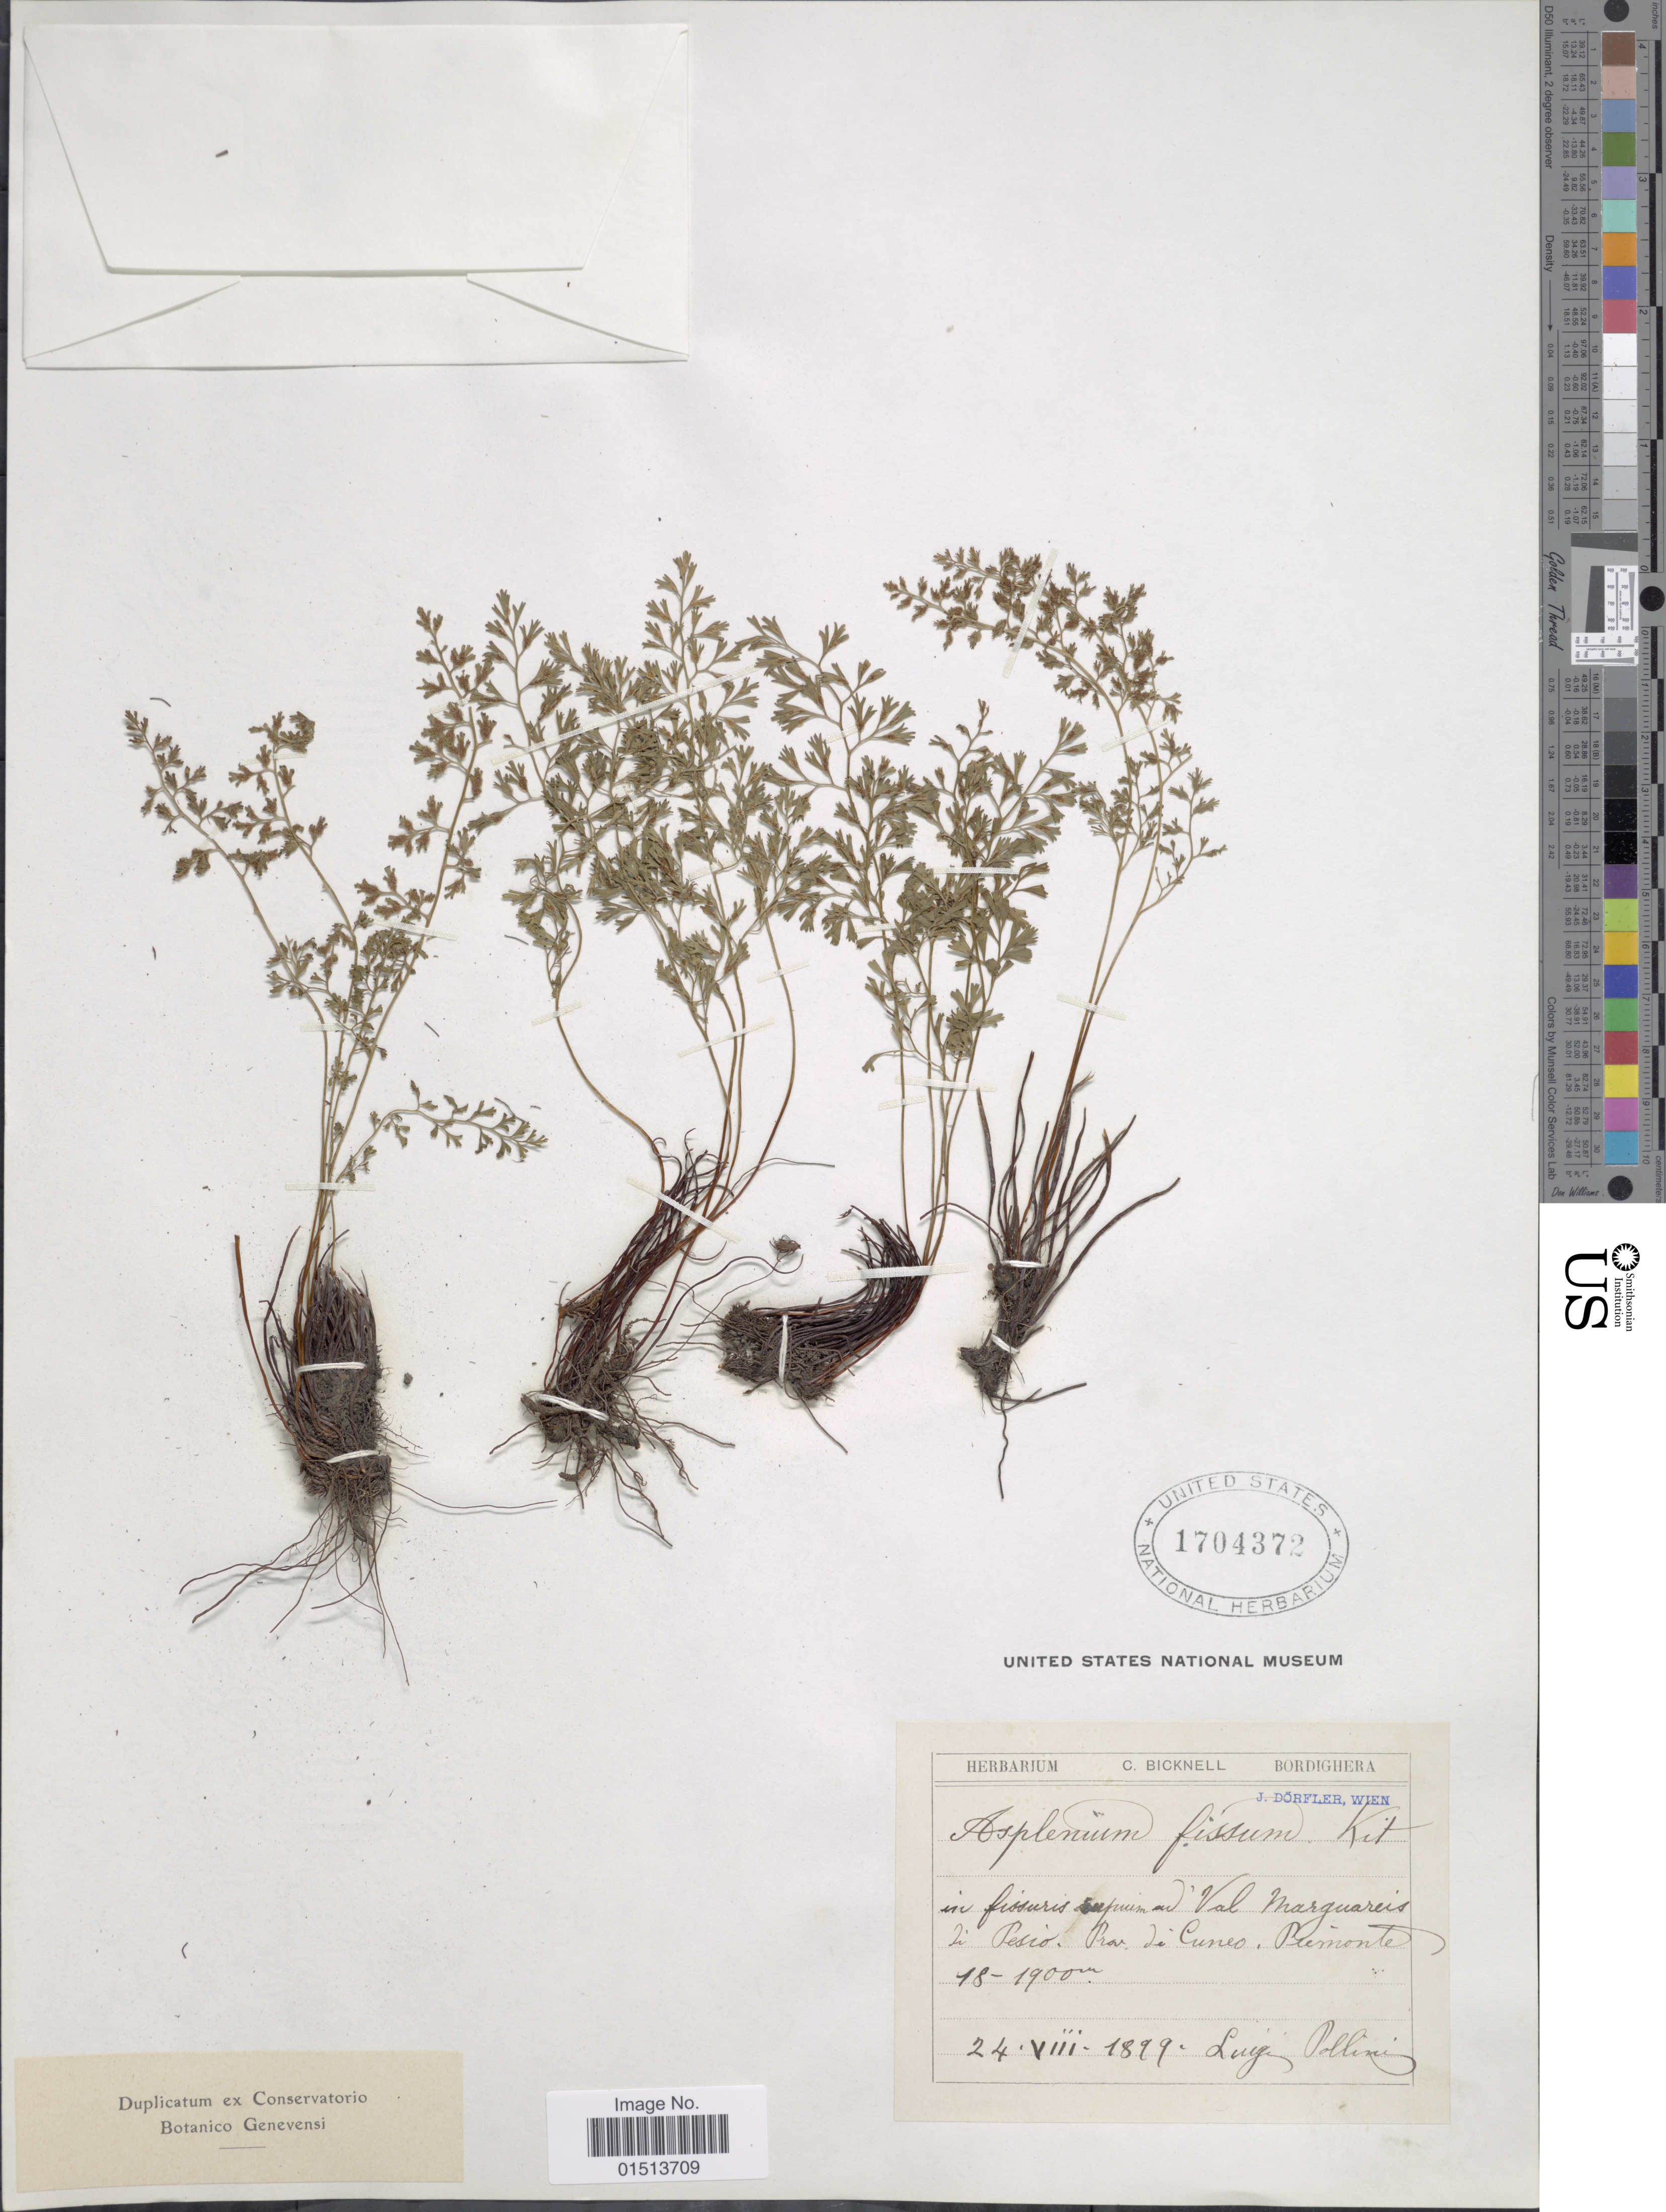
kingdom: Plantae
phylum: Tracheophyta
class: Polypodiopsida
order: Polypodiales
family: Aspleniaceae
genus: Asplenium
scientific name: Asplenium fissum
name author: Willd.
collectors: L. Pollini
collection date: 1899-08-24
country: Italy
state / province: Piedmont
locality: In fissuris rupium ad Val Marguareis di Pesio. Prov. de Cubeo, Piemonte. [interpreted]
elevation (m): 1800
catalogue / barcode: US 1704372